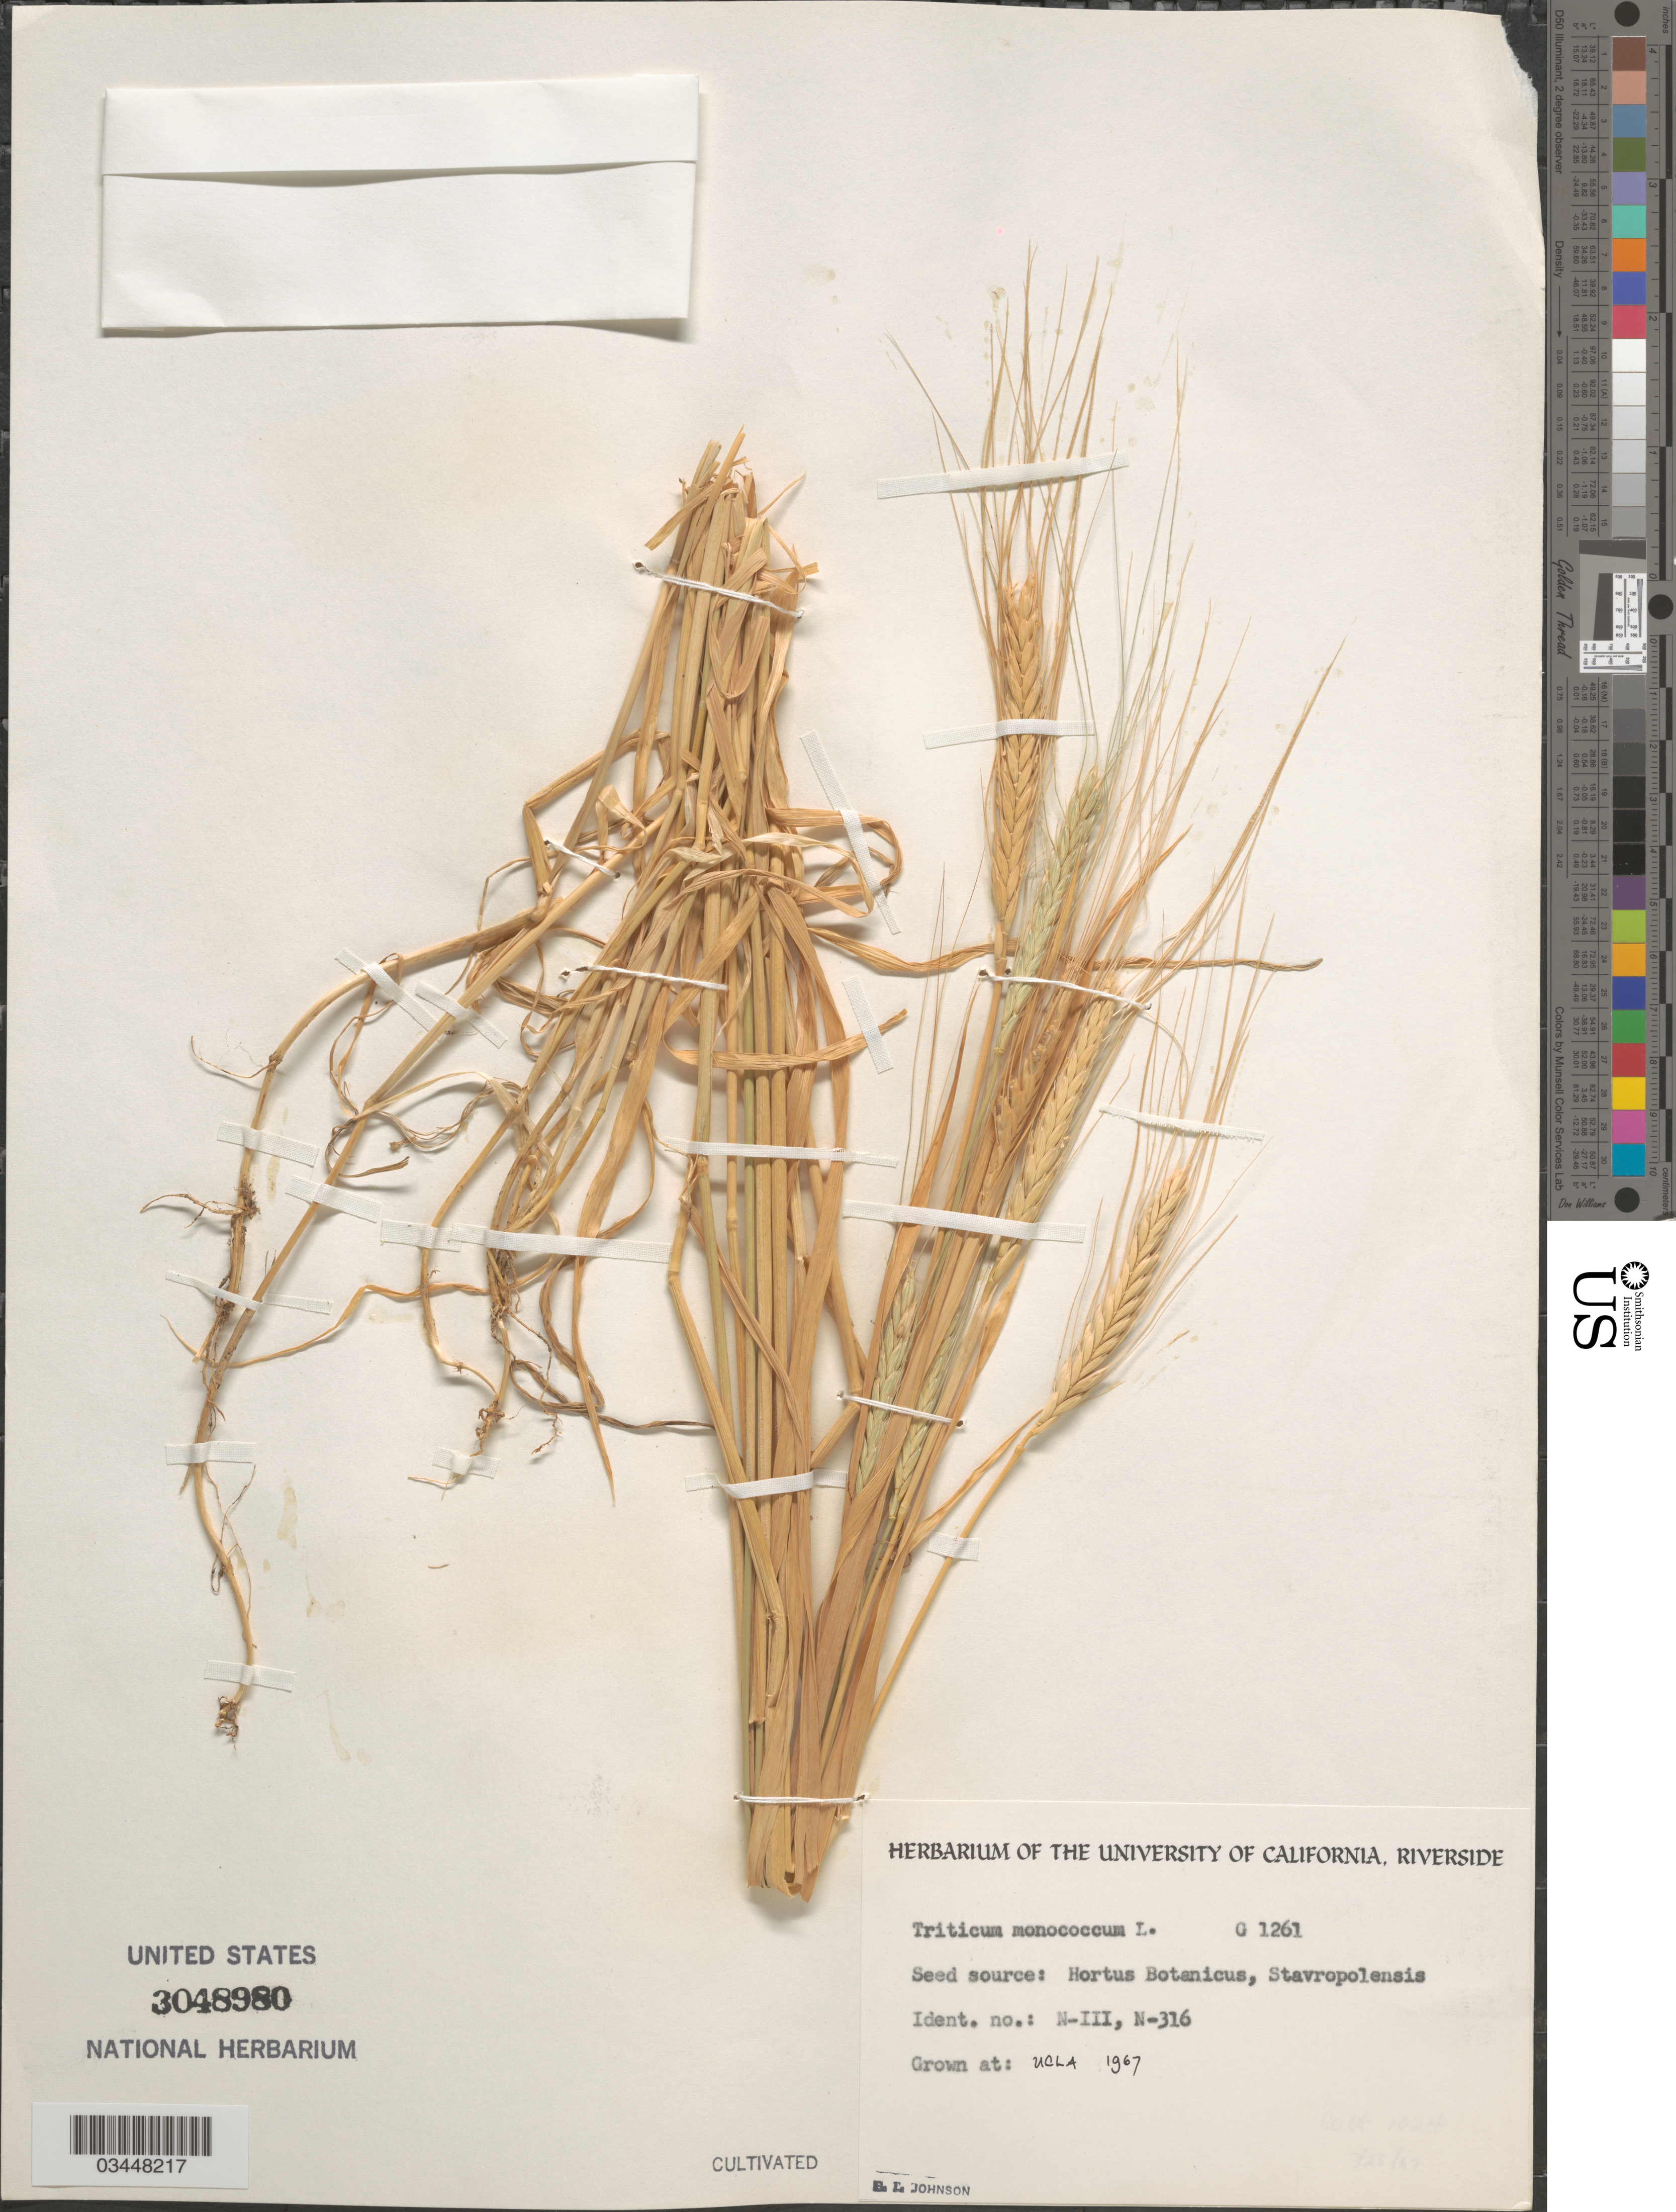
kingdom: Plantae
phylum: Tracheophyta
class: Liliopsida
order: Poales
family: Poaceae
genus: Triticum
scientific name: Triticum monococcum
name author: L.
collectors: B. Johnson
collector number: G1261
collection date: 1967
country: United States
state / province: California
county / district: Los Angeles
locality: UCLA.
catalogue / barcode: US 3048980